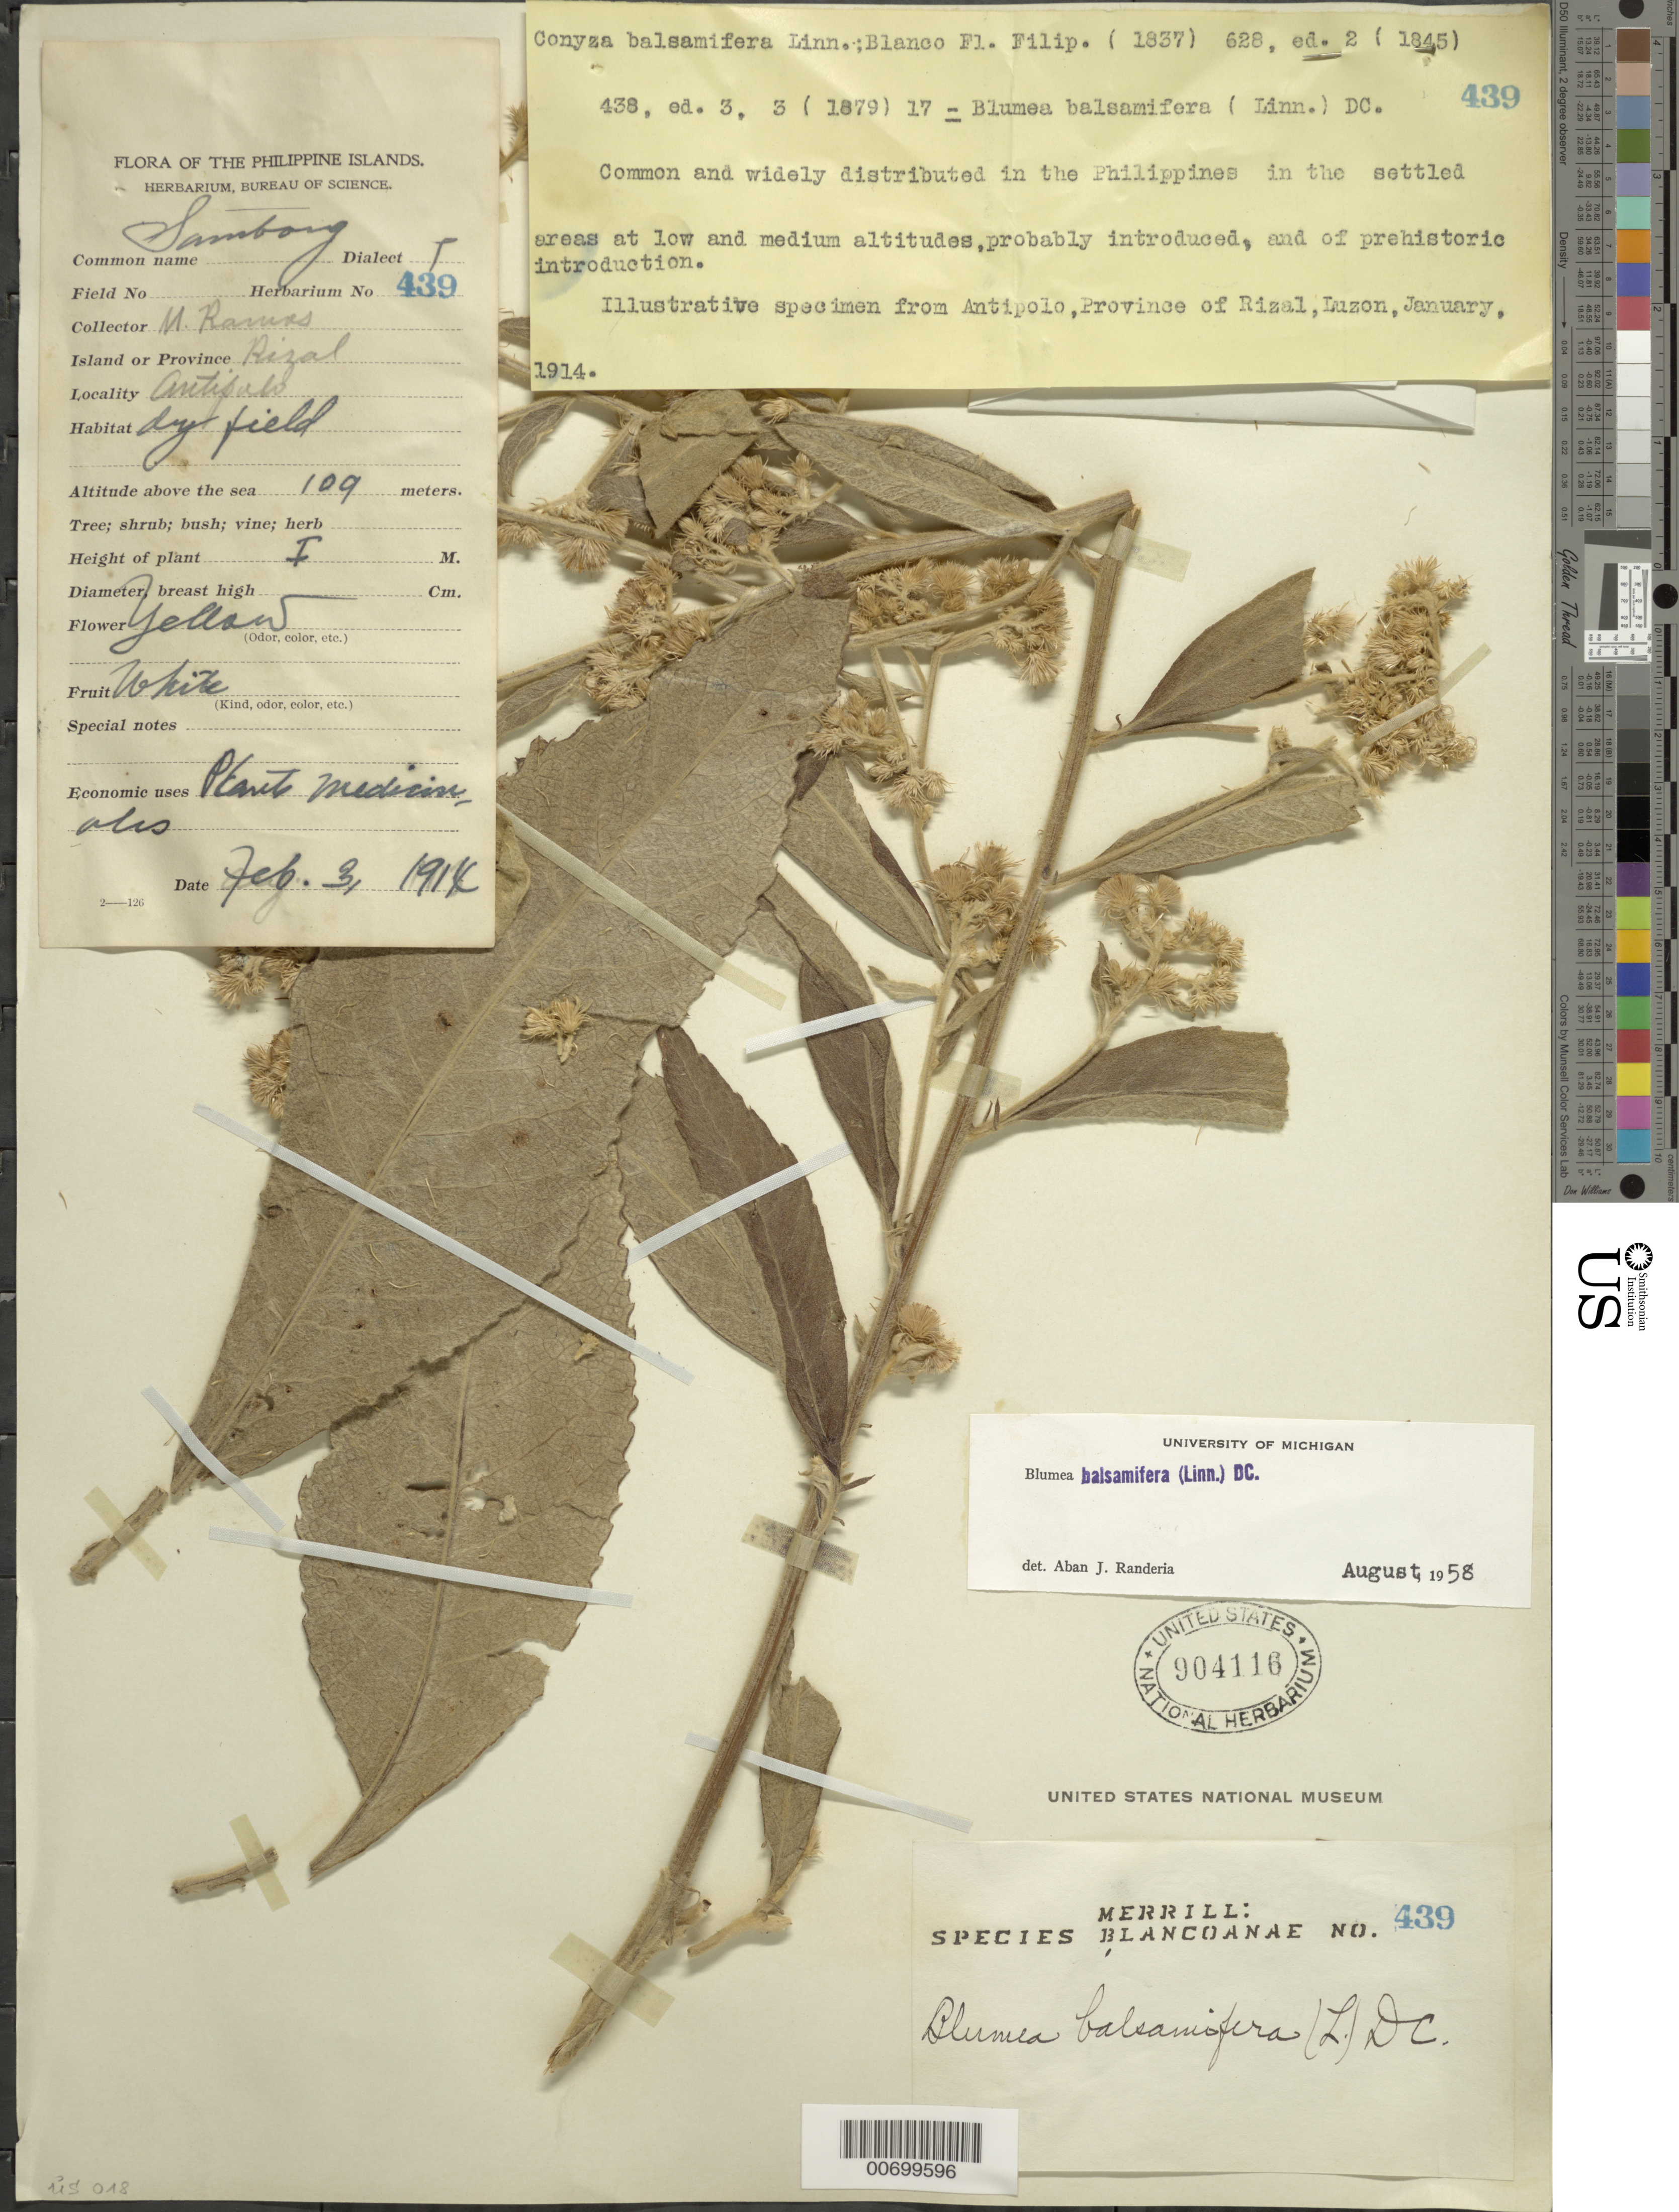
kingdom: Plantae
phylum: Tracheophyta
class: Magnoliopsida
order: Asterales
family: Asteraceae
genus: Blumea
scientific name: Blumea balsamifera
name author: (L.) DC.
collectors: M. Ramos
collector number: Sp. Blancoan. 0439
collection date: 1914-01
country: Philippines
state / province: Calabarzon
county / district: Rizal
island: Luzon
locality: Antipolo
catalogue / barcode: US 904116